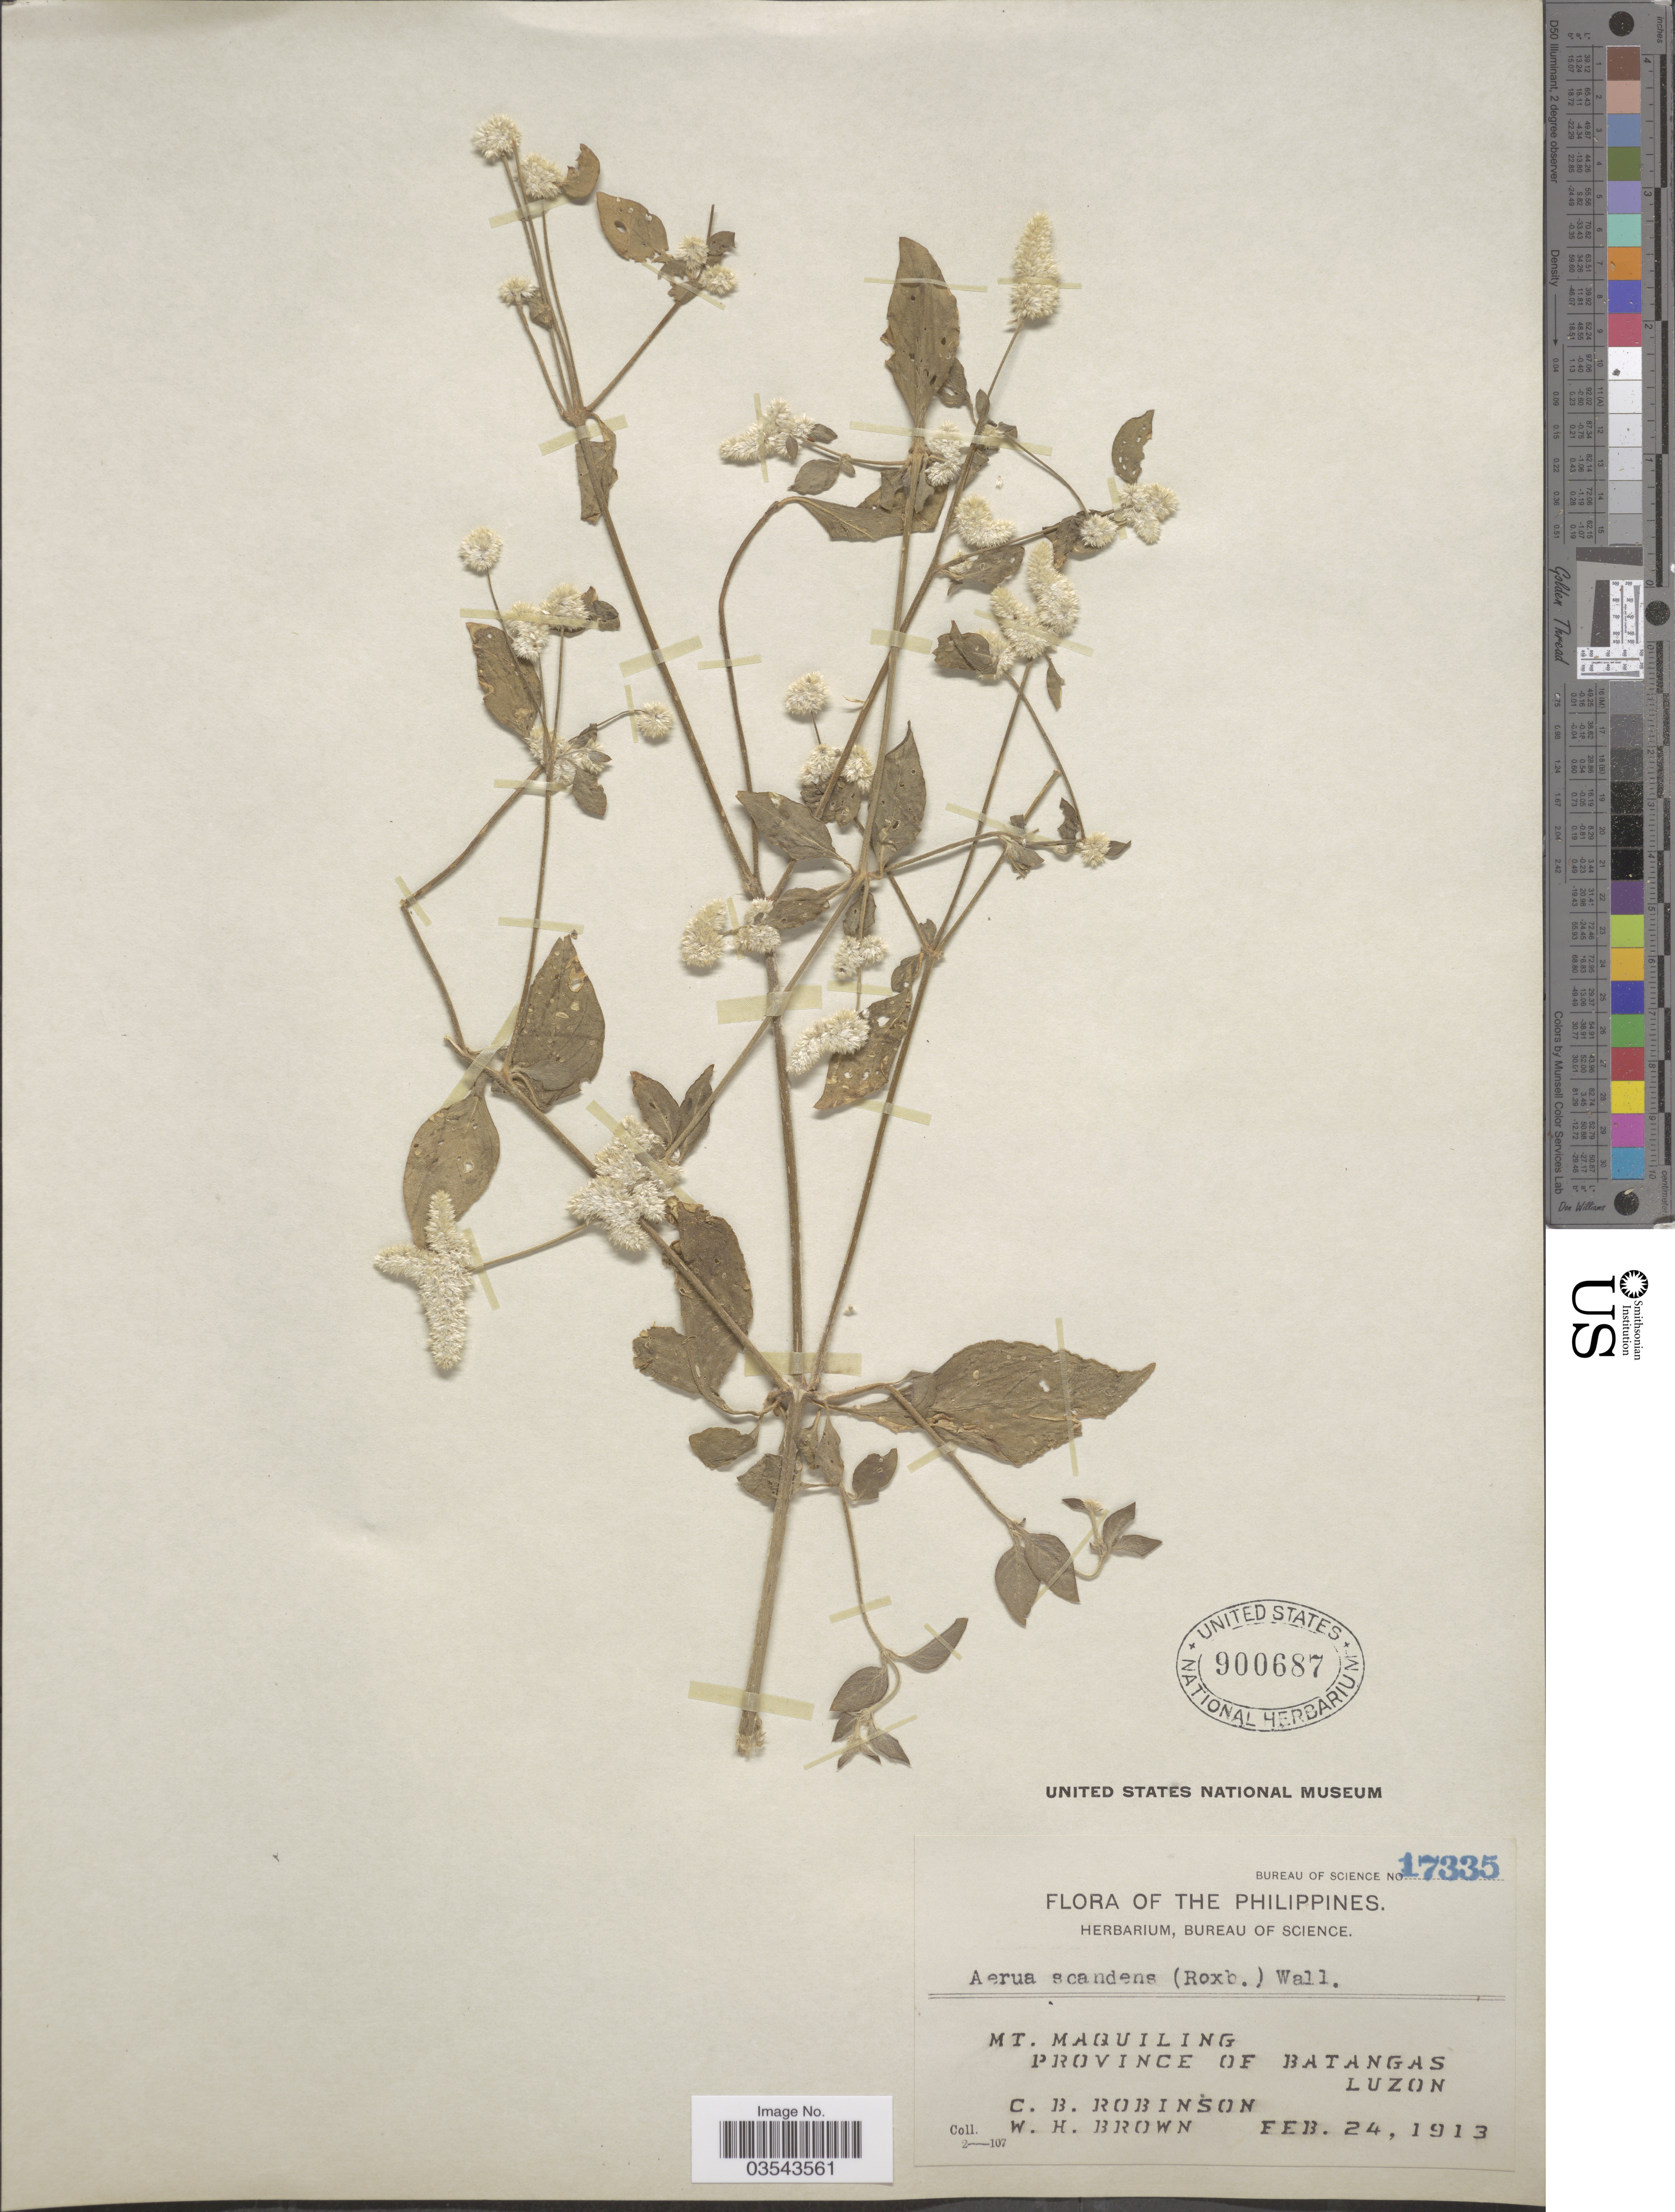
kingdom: Plantae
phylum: Tracheophyta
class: Magnoliopsida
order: Caryophyllales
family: Amaranthaceae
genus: Ouret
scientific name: Ouret sanguinolenta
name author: (L.) Kuntze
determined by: Strong, Mark T., (BOT), Smithsonian Institution - National Museum of Natural History (UNITED STATES)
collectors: C. Robinson & W. H. Brown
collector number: Bureau of Science 17335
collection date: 1913-02-24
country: Philippines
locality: Mt. Maquiling. Province of Batangas. Luzon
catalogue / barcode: US 900687